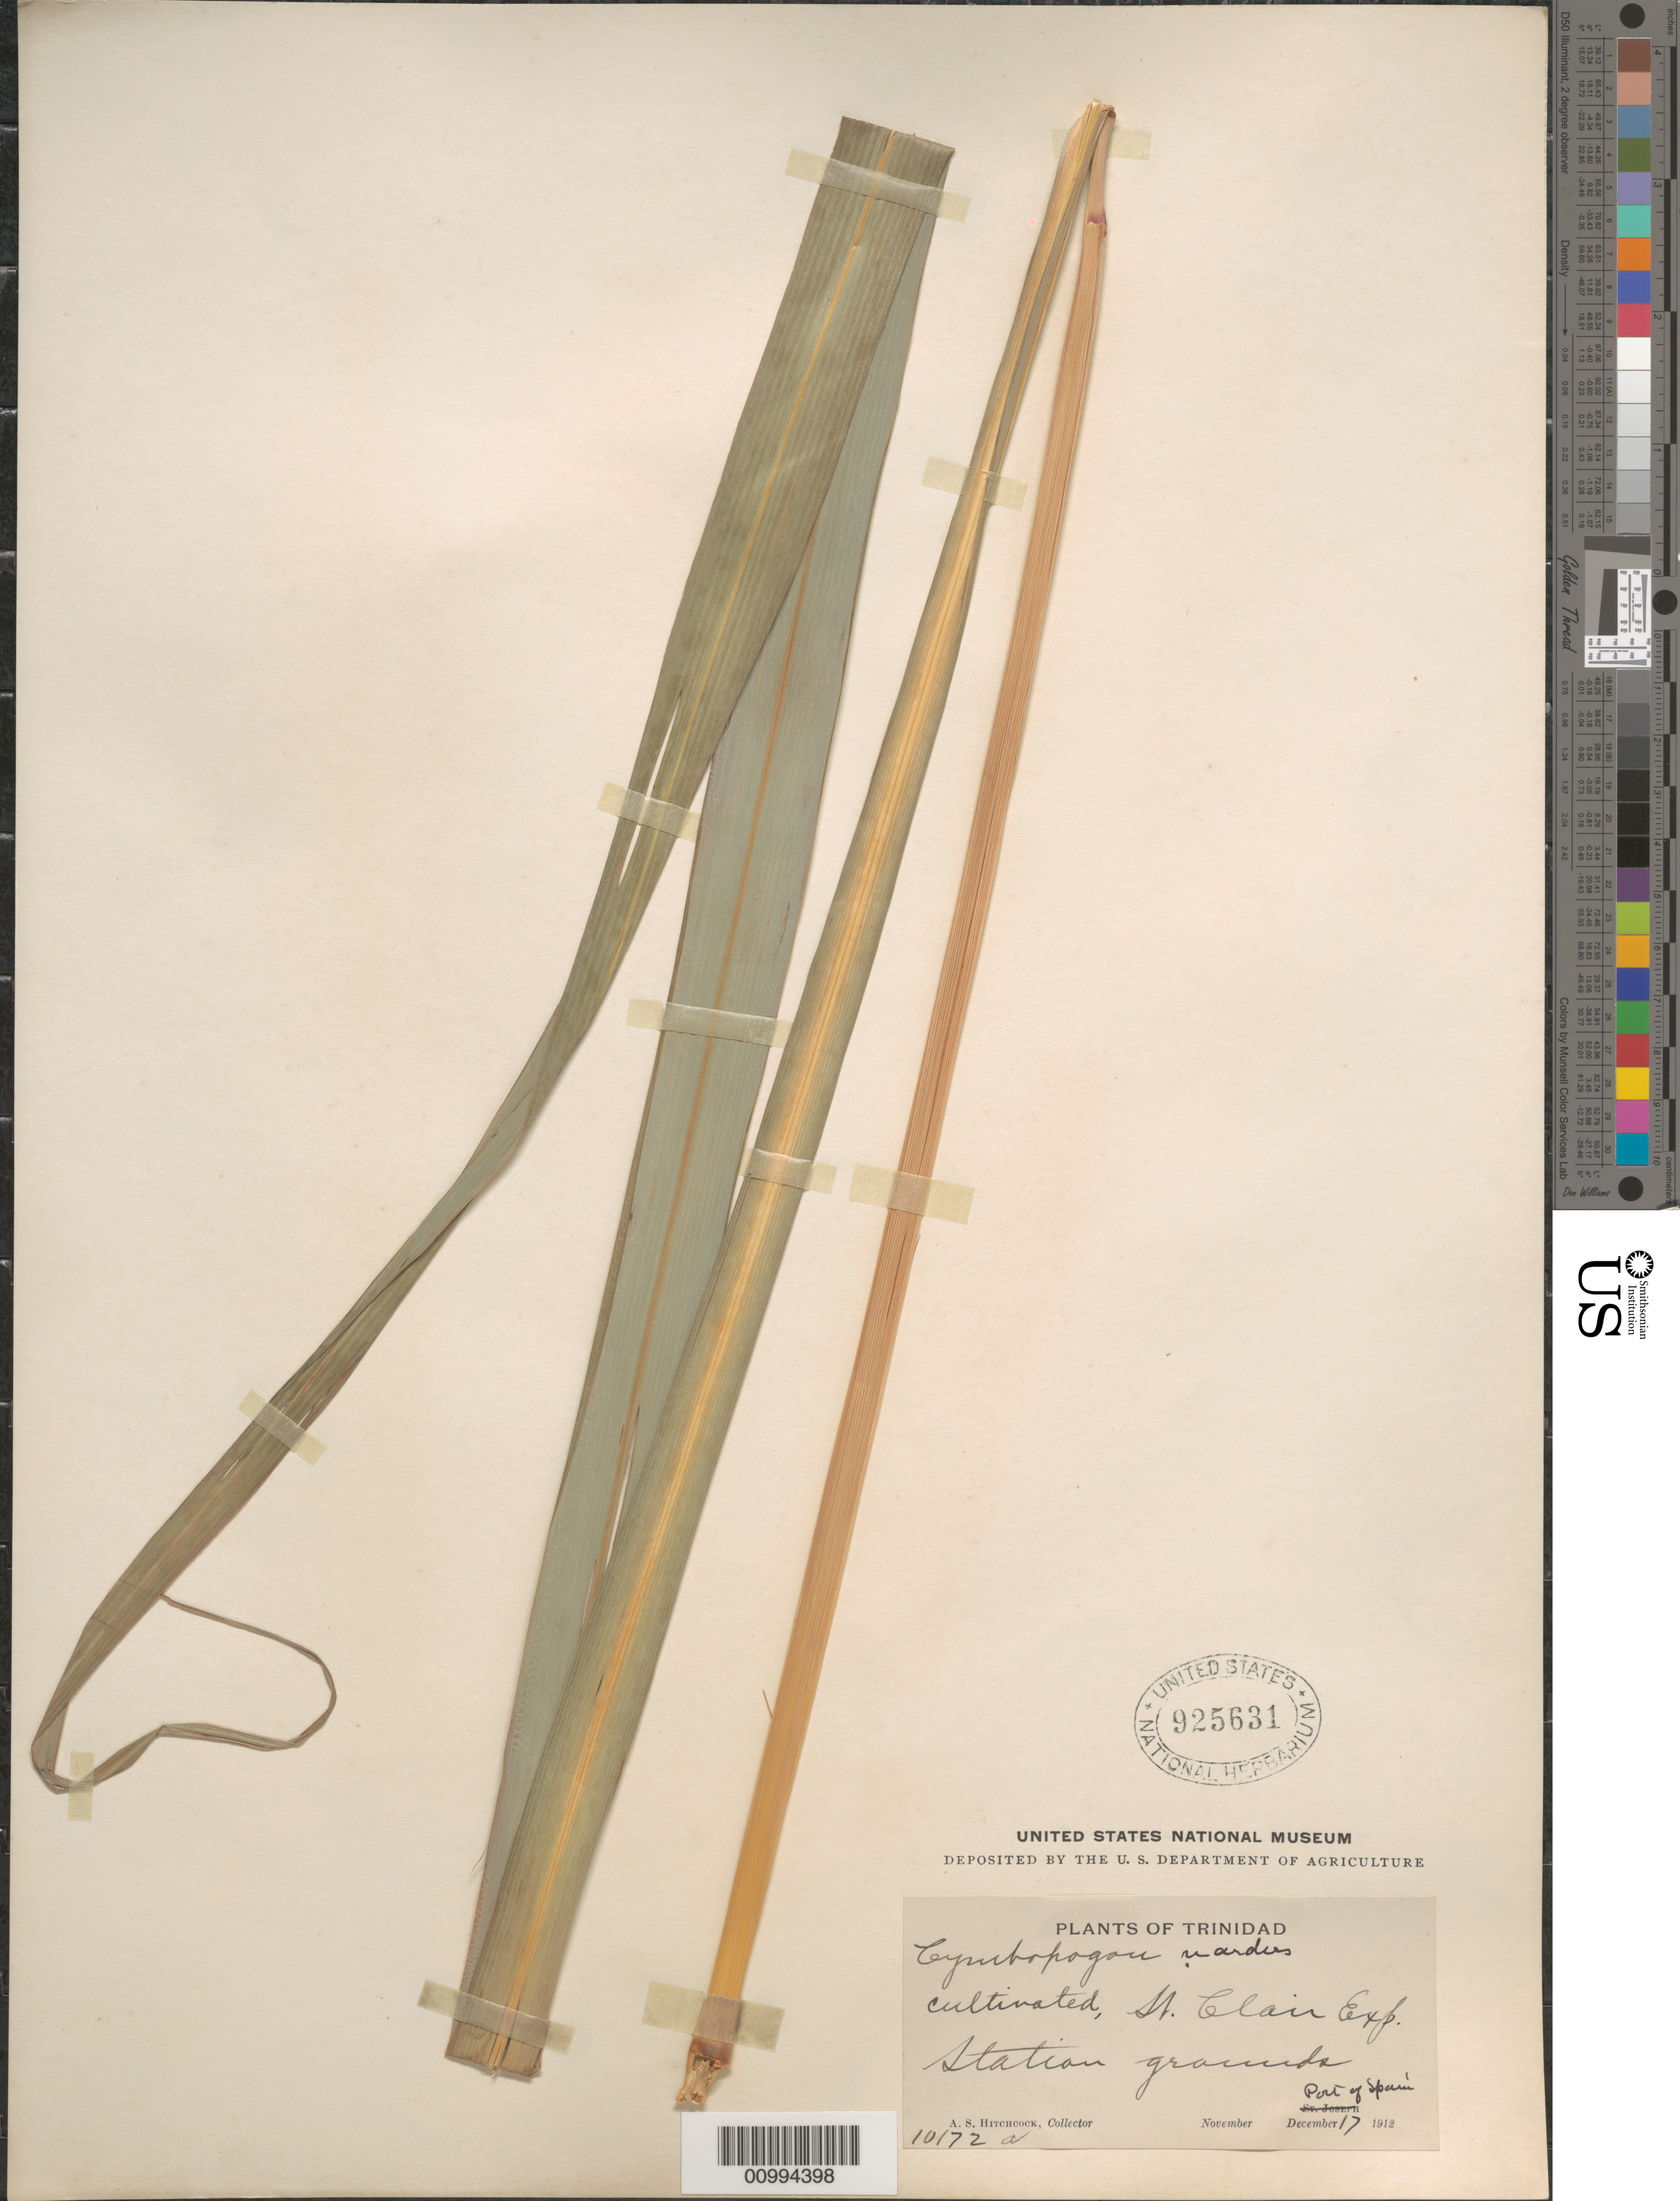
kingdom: Plantae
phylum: Tracheophyta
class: Liliopsida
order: Poales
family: Poaceae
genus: Cymbopogon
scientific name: Cymbopogon nardus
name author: (L.) Rendle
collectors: A. S. Hitchcock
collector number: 10172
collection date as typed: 17 Dec 1912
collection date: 1912-12-17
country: Trinidad and Tobago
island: Trinidad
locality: Port of Spain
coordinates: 0 N, 0 E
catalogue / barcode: US 925631